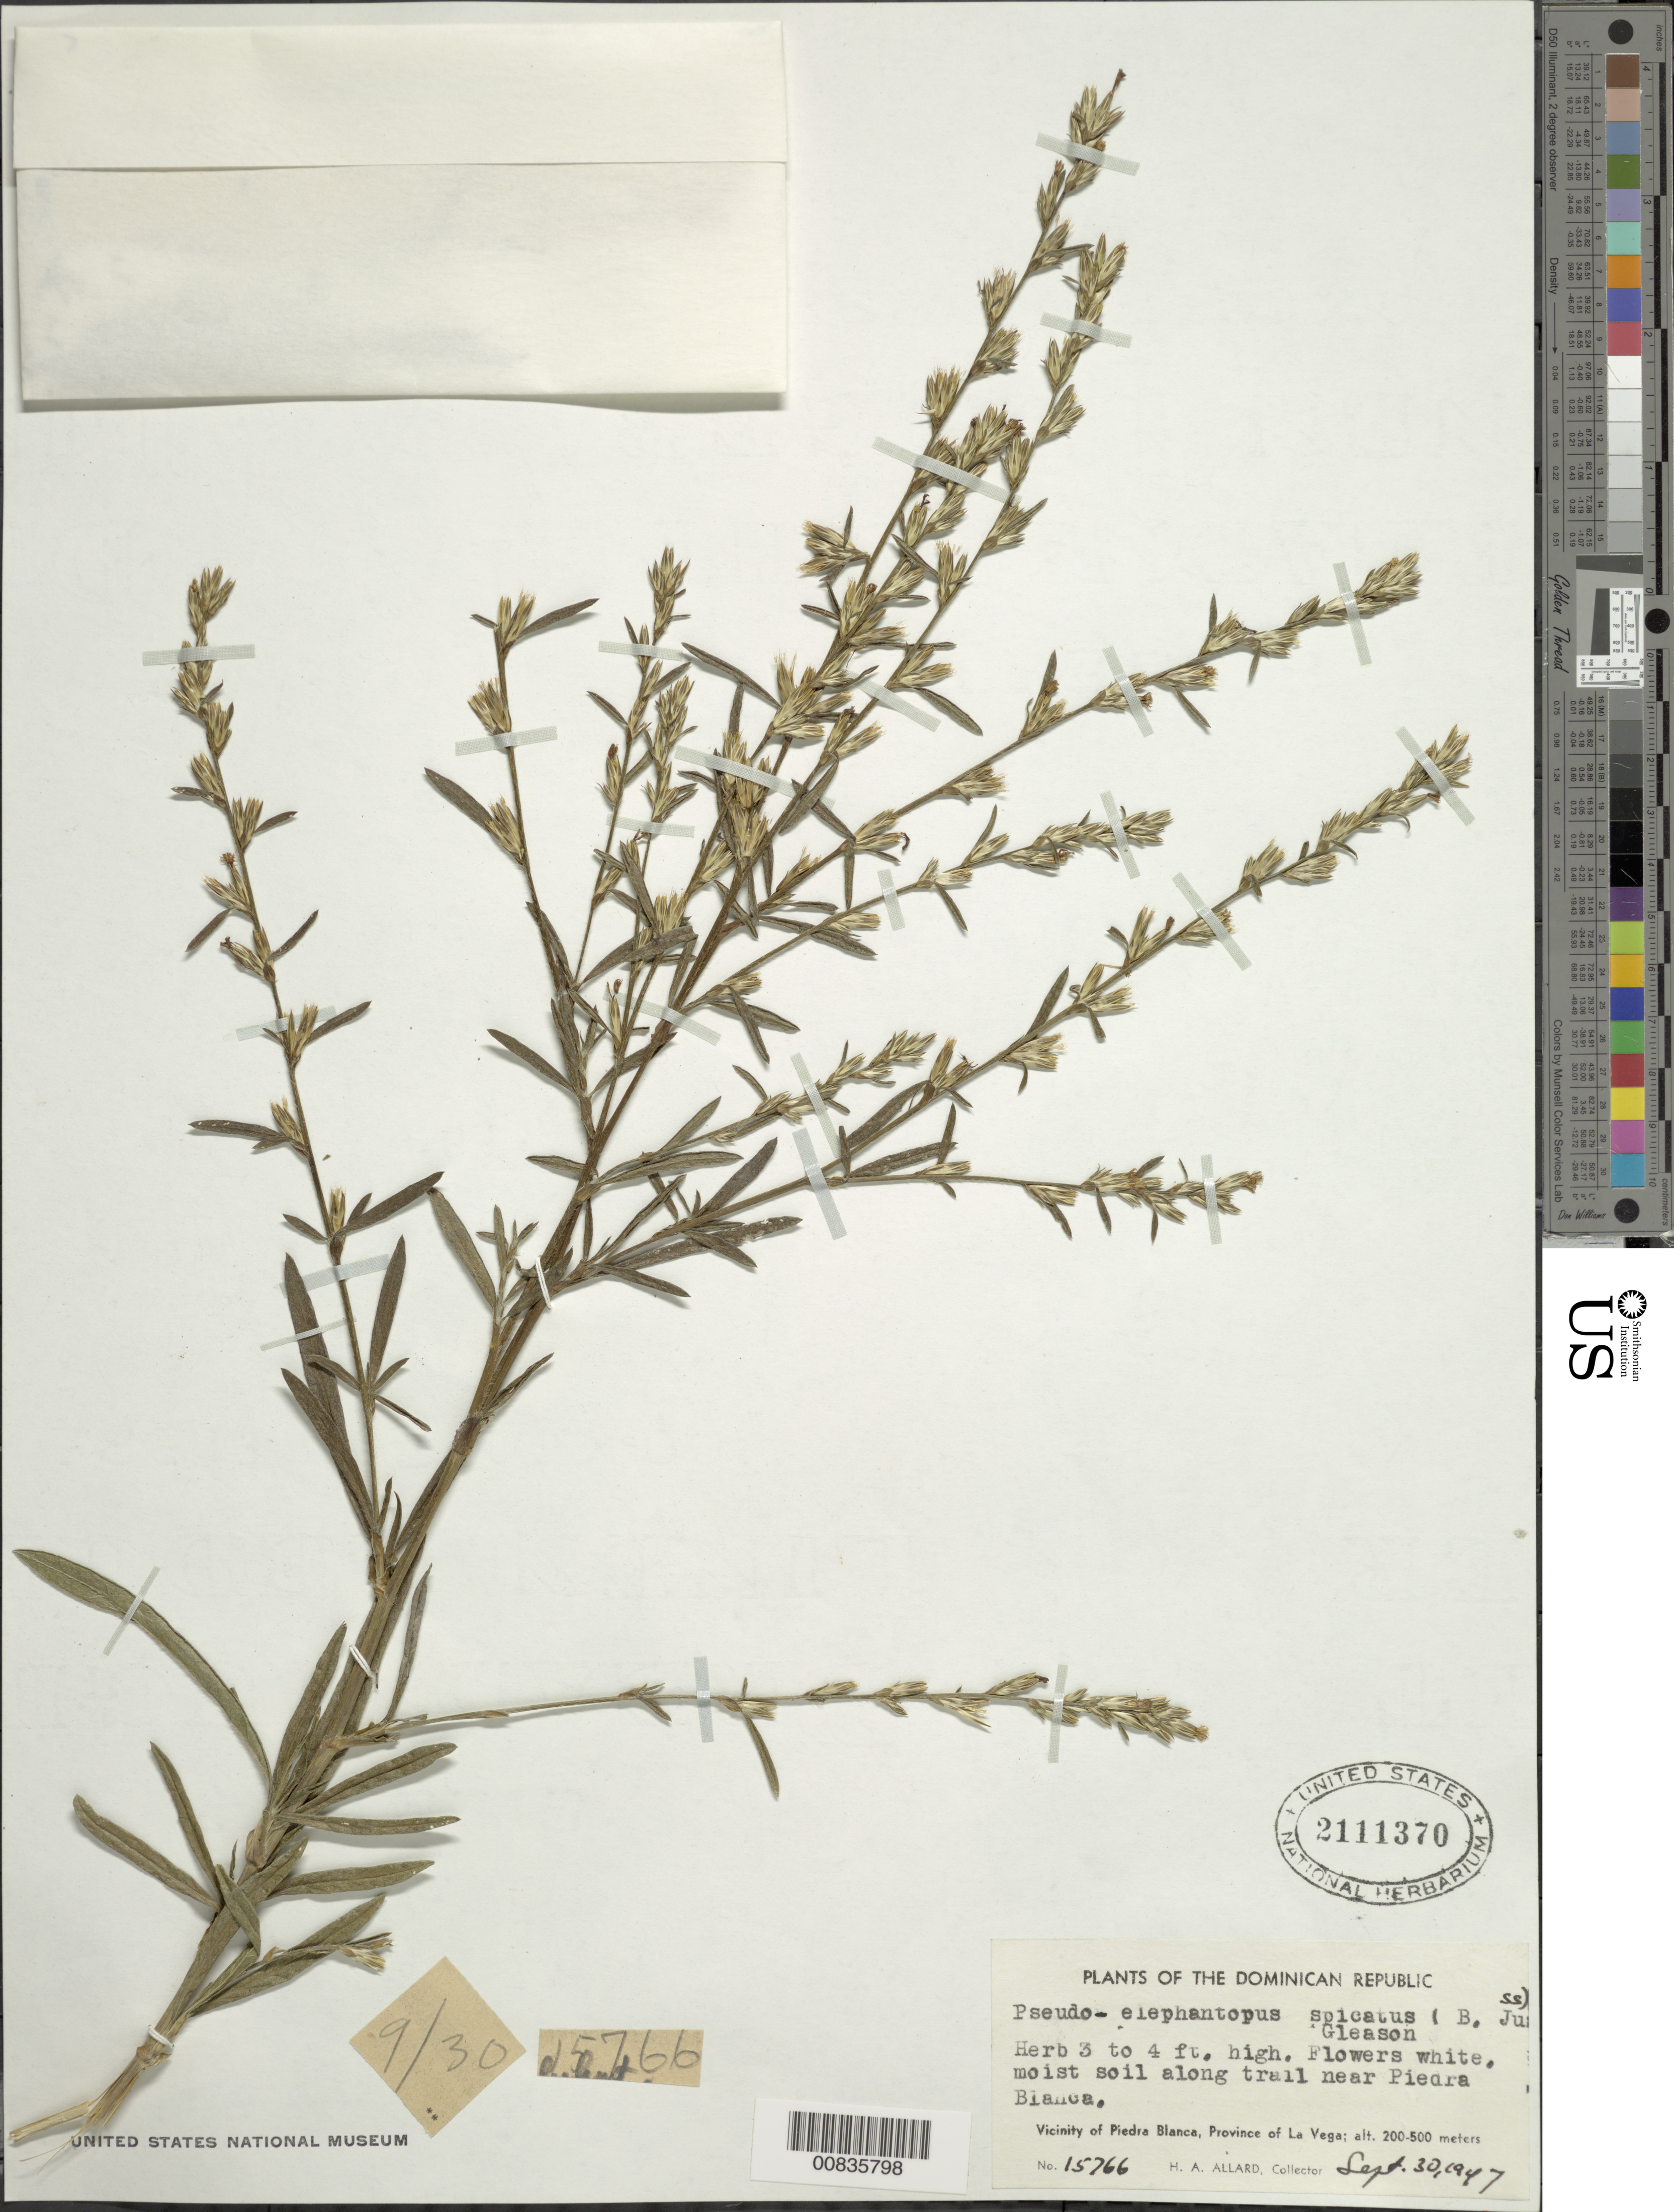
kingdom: Plantae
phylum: Tracheophyta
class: Magnoliopsida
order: Asterales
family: Asteraceae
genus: Pseudelephantopus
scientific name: Pseudelephantopus spicatus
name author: (Juss. ex Aubl.) C.F. Baker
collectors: H. A. Allard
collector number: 15766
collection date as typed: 30 Sep 1947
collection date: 1947-09-30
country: Dominican Republic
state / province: La Vega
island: Hispaniola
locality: Vicinity of Piedra Blanca, along trail near town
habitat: Moist soil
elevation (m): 200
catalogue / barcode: US 2111370